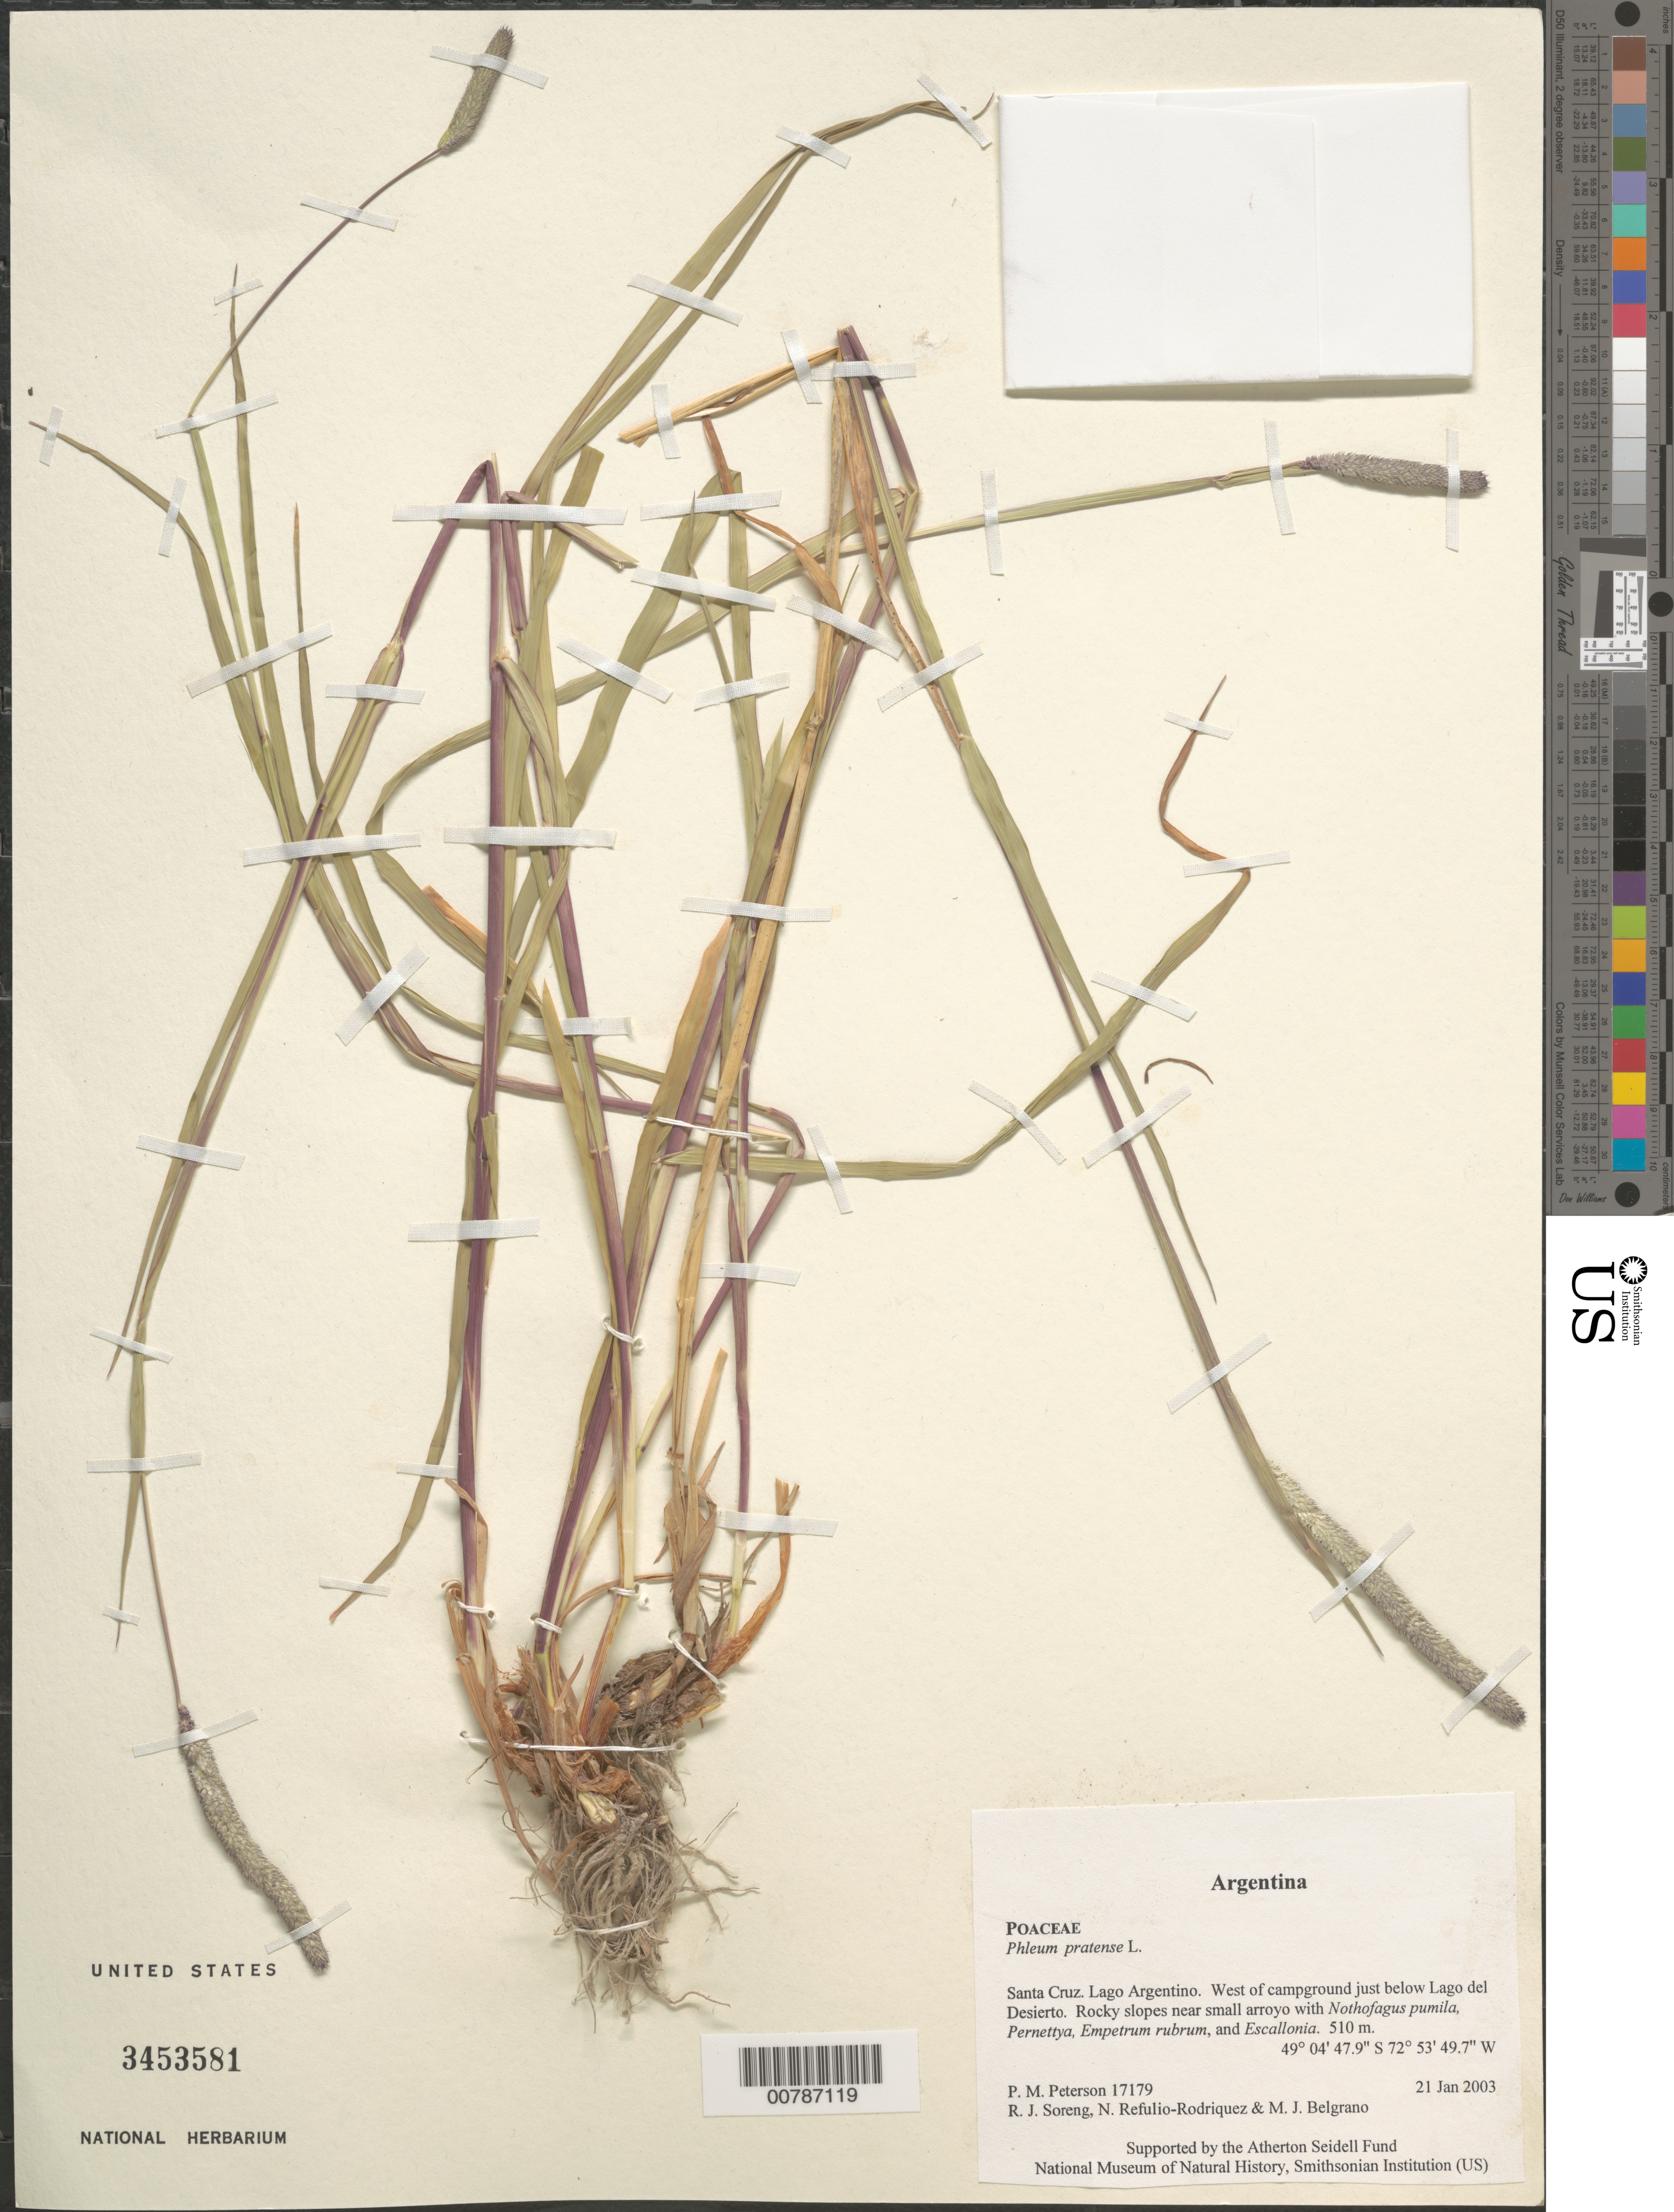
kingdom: Plantae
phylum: Tracheophyta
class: Liliopsida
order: Poales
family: Poaceae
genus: Phleum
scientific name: Phleum pratense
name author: L.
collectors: P. M. Peterson, R. J. Soreng, N. Refulio-Rodríguez & M. Belgrano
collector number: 17179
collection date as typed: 21 Jan 2003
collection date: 2003-01-21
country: Argentina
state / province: Santa Cruz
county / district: Lago Argentino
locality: West of campground just below Lago del Desierto. Rocky slopes near small arroyo with Nothofagus pumila, Pernettya, Empetrum rubrum, and Escallonia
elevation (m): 510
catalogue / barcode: US 3453581